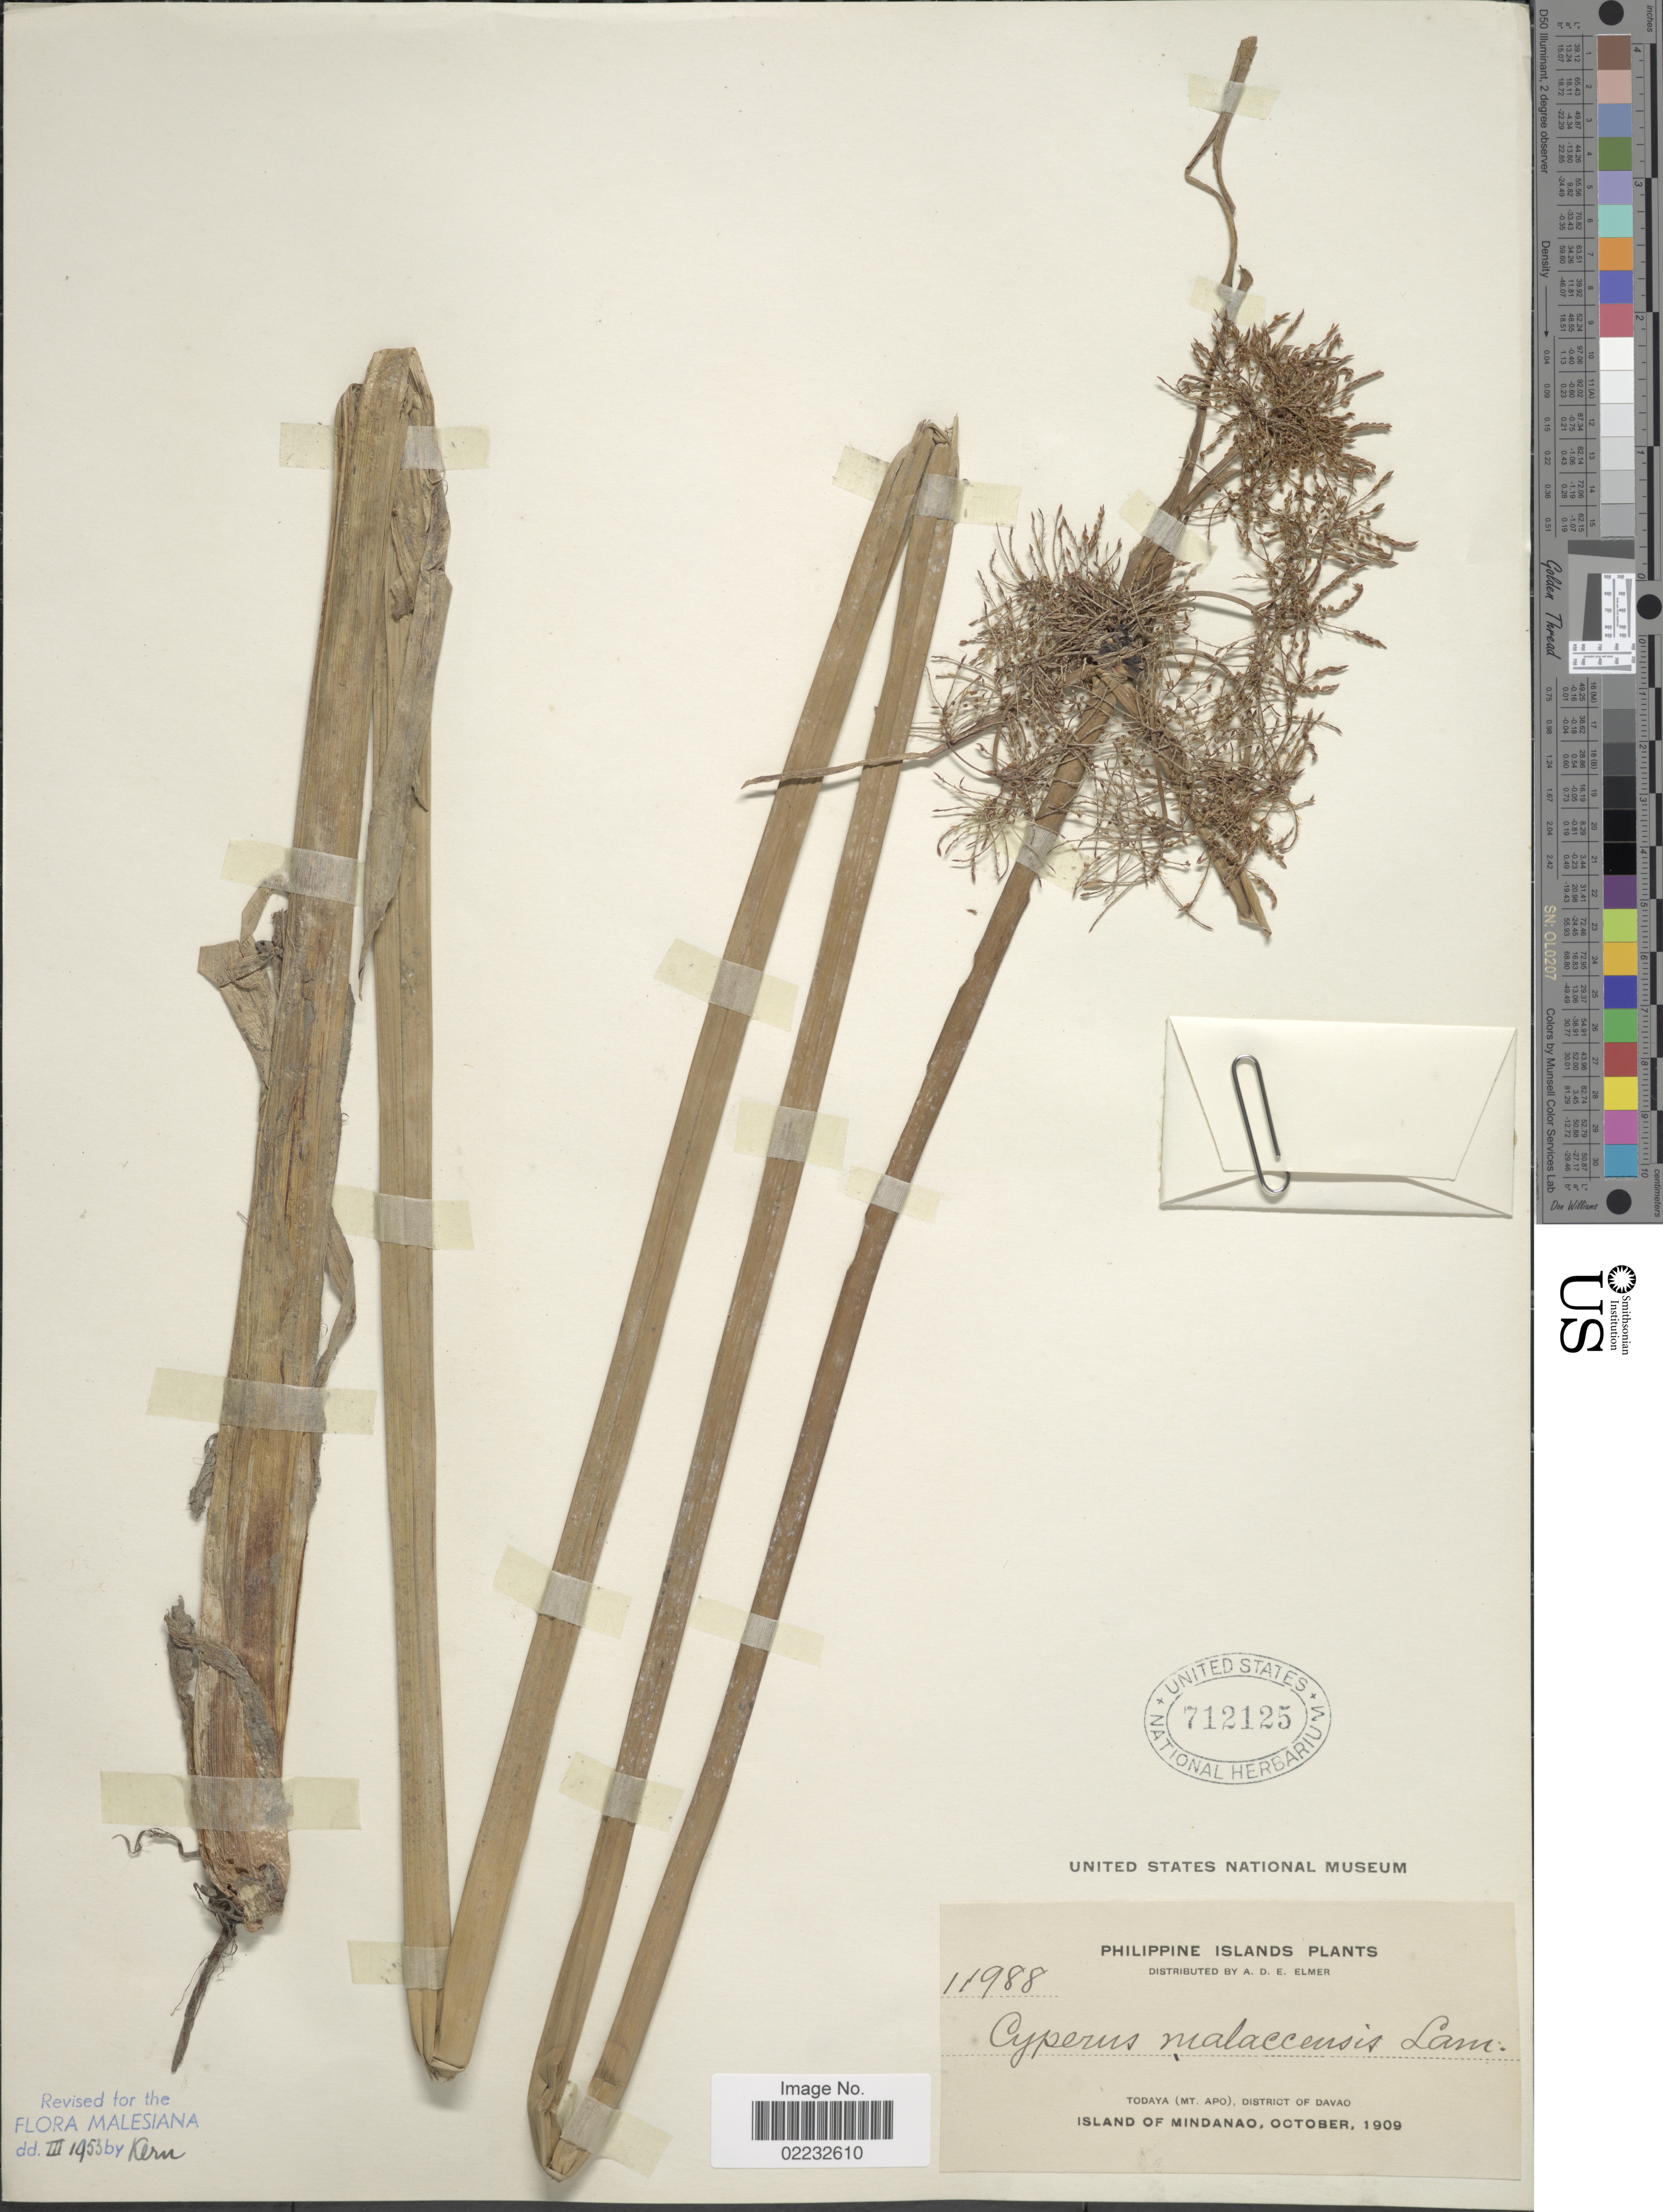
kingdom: Plantae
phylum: Tracheophyta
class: Liliopsida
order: Poales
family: Cyperaceae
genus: Cyperus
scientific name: Cyperus malaccensis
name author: Lam.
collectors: A. D. E. Elmer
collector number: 11988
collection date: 1909-10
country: Philippines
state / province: Davao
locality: Todaya (Mt. Apo). Island of Mindanao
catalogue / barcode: US 712125